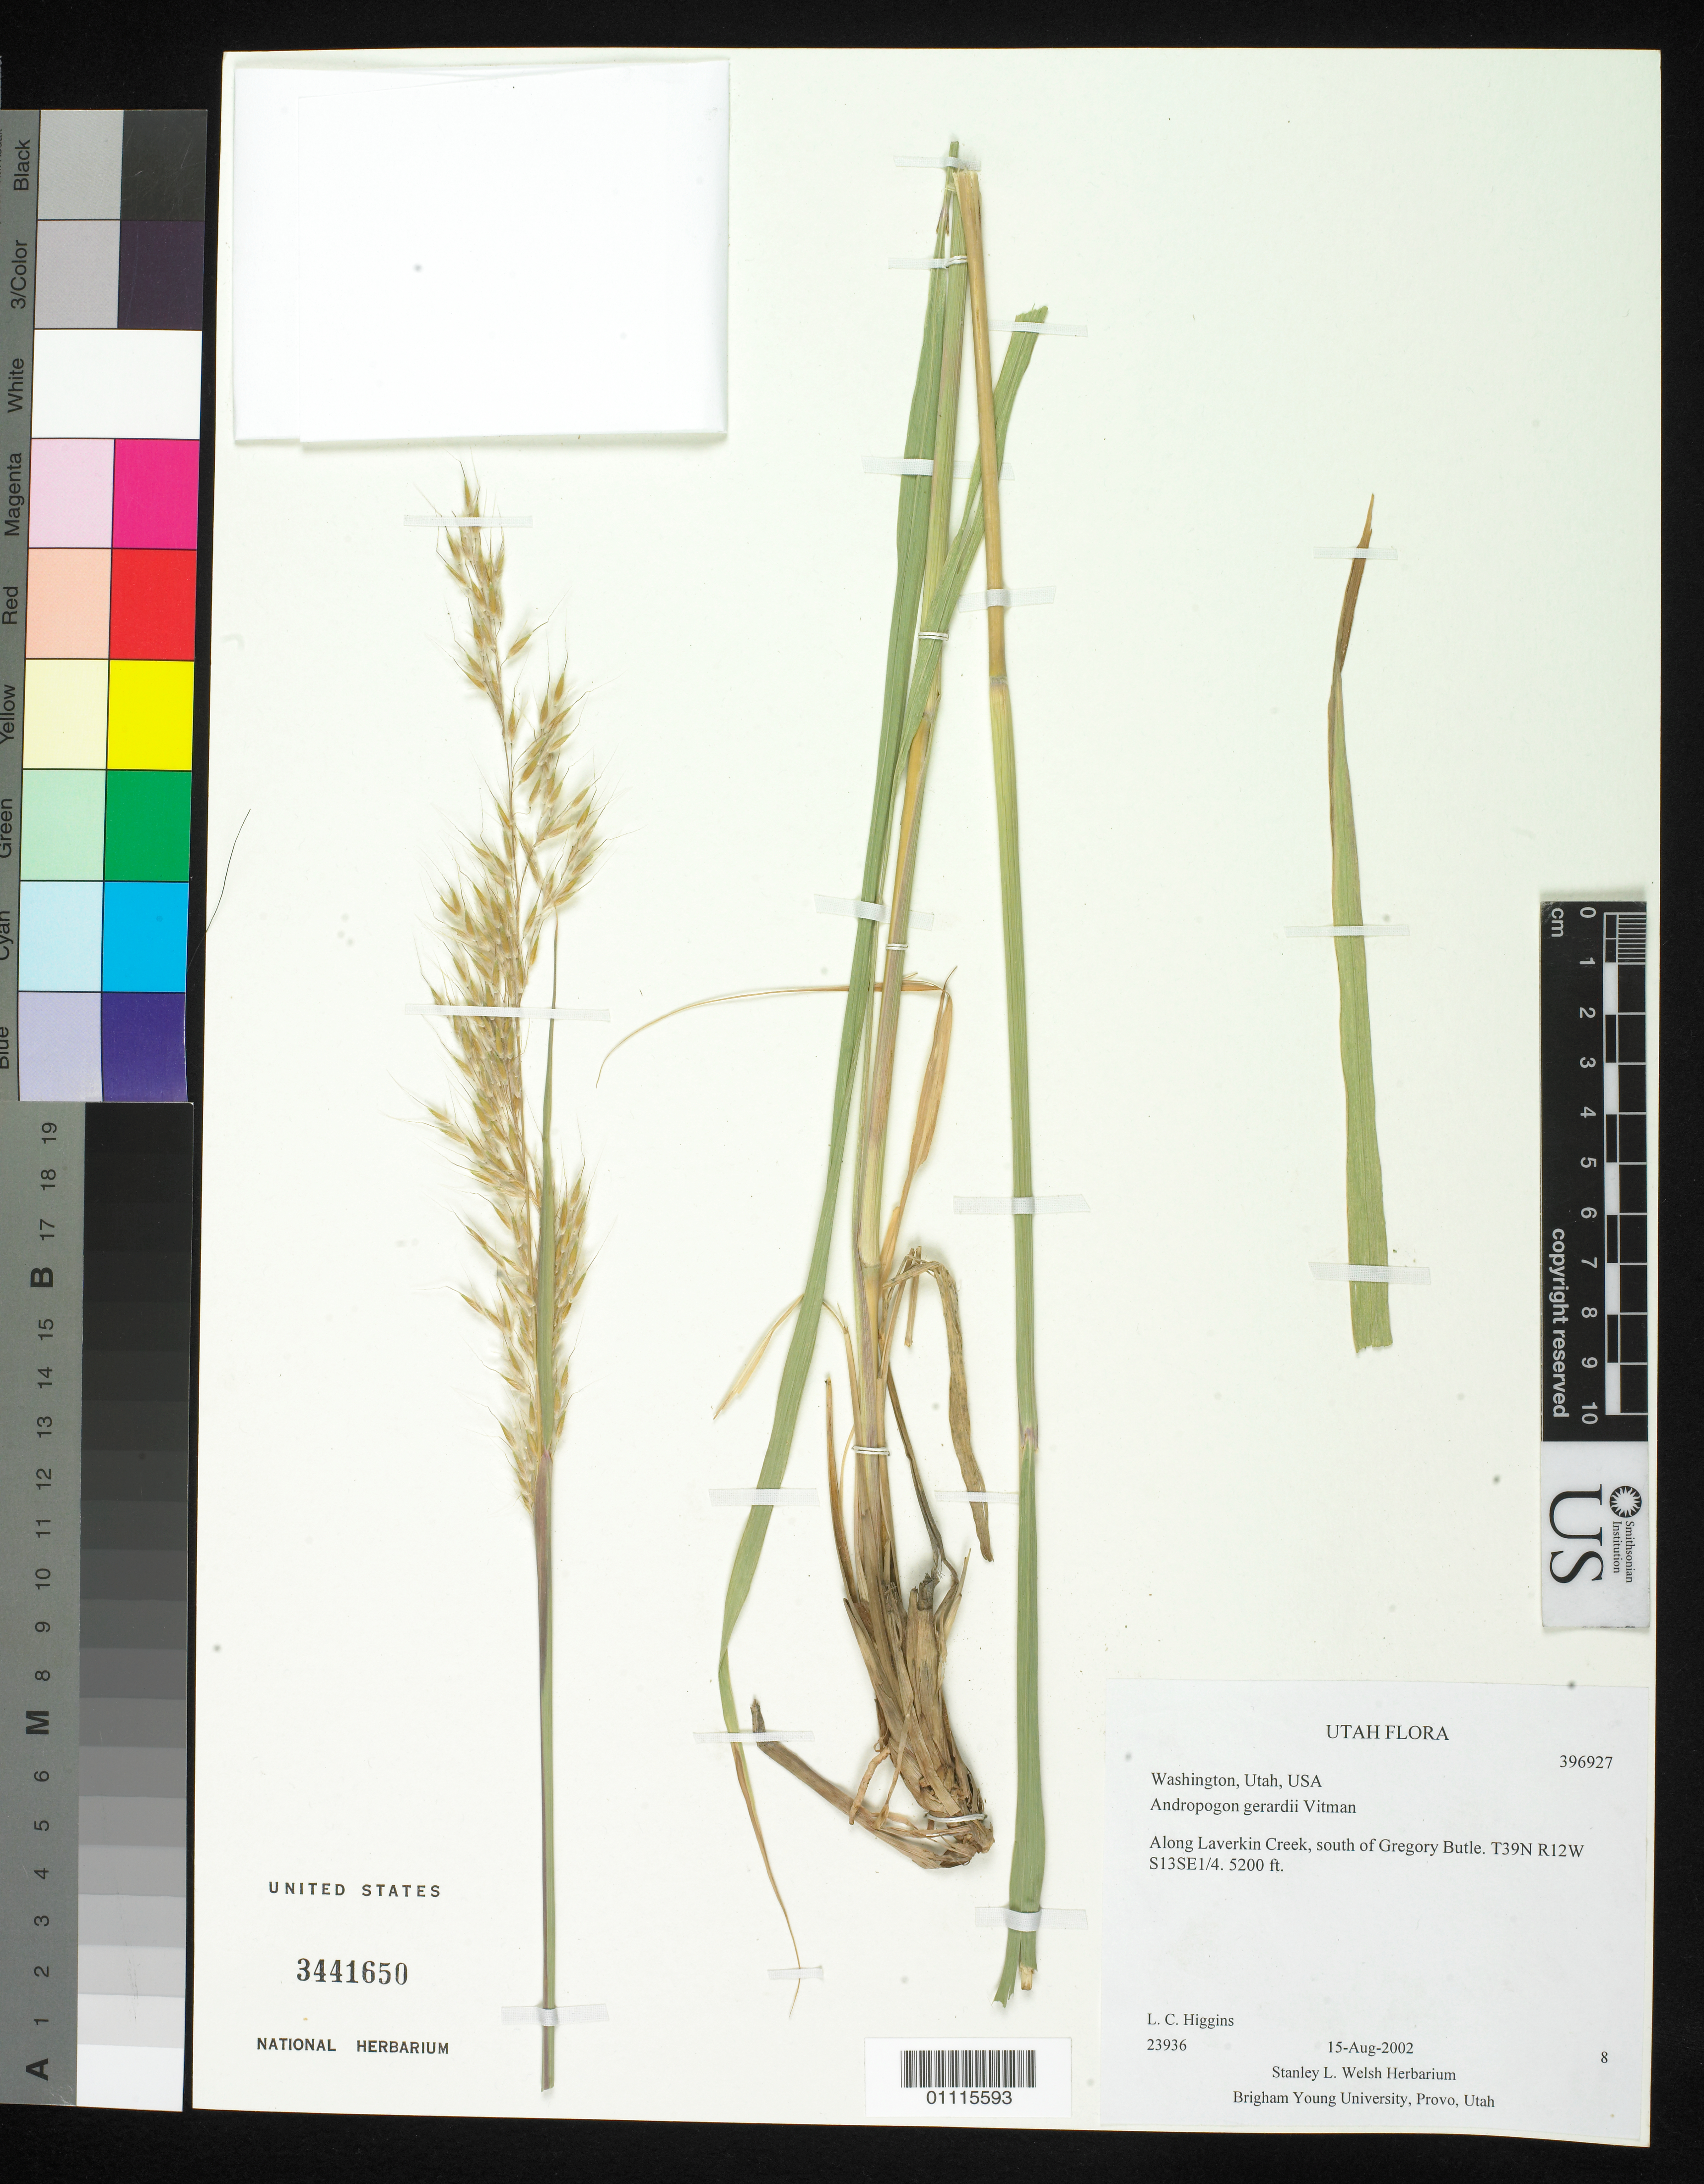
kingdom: Plantae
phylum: Tracheophyta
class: Liliopsida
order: Poales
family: Poaceae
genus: Andropogon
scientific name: Andropogon gerardii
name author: Vitman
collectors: L. Higgins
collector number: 23936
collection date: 2002-08-15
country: United States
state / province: Utah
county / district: Washington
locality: Along Laverkin Creek, S of Gregory Butle.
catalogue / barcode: US 3441650